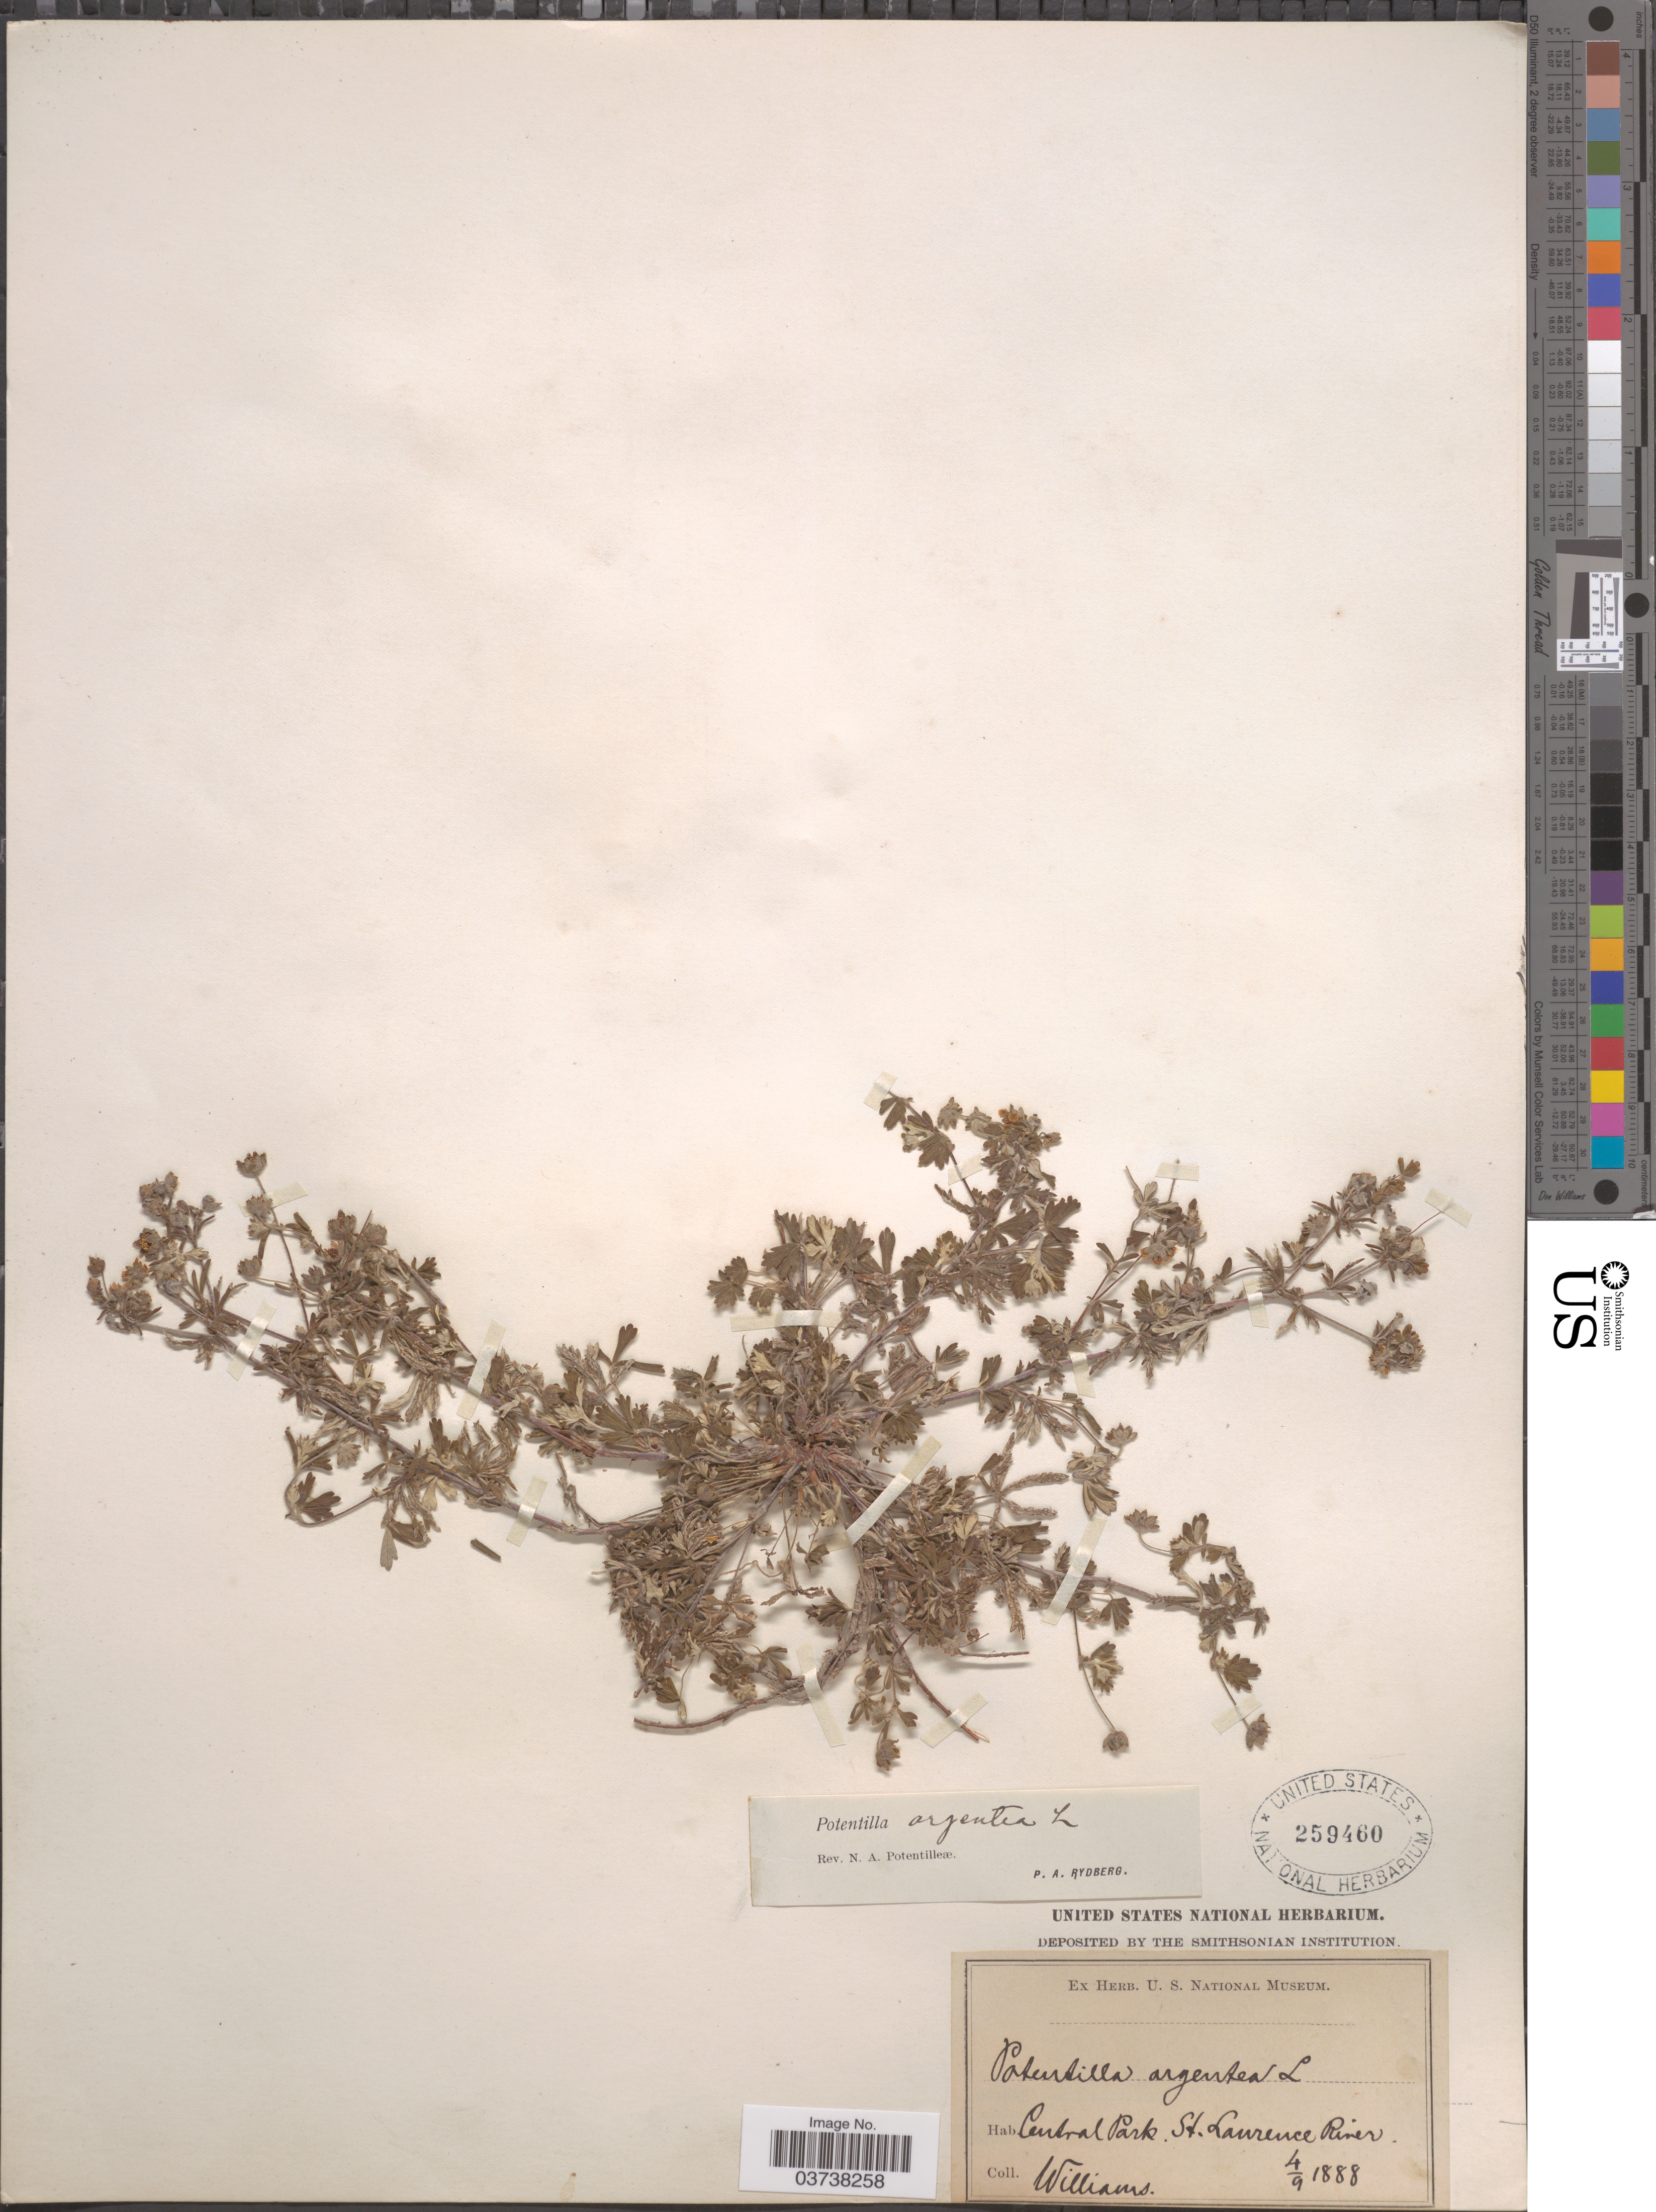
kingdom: Plantae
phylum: Tracheophyta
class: Magnoliopsida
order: Rosales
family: Rosaceae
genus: Potentilla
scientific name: Potentilla argentea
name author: L.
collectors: -- Williams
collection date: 1888-04-09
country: United States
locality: Central Park. St. Lawrence River.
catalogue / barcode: US 259460